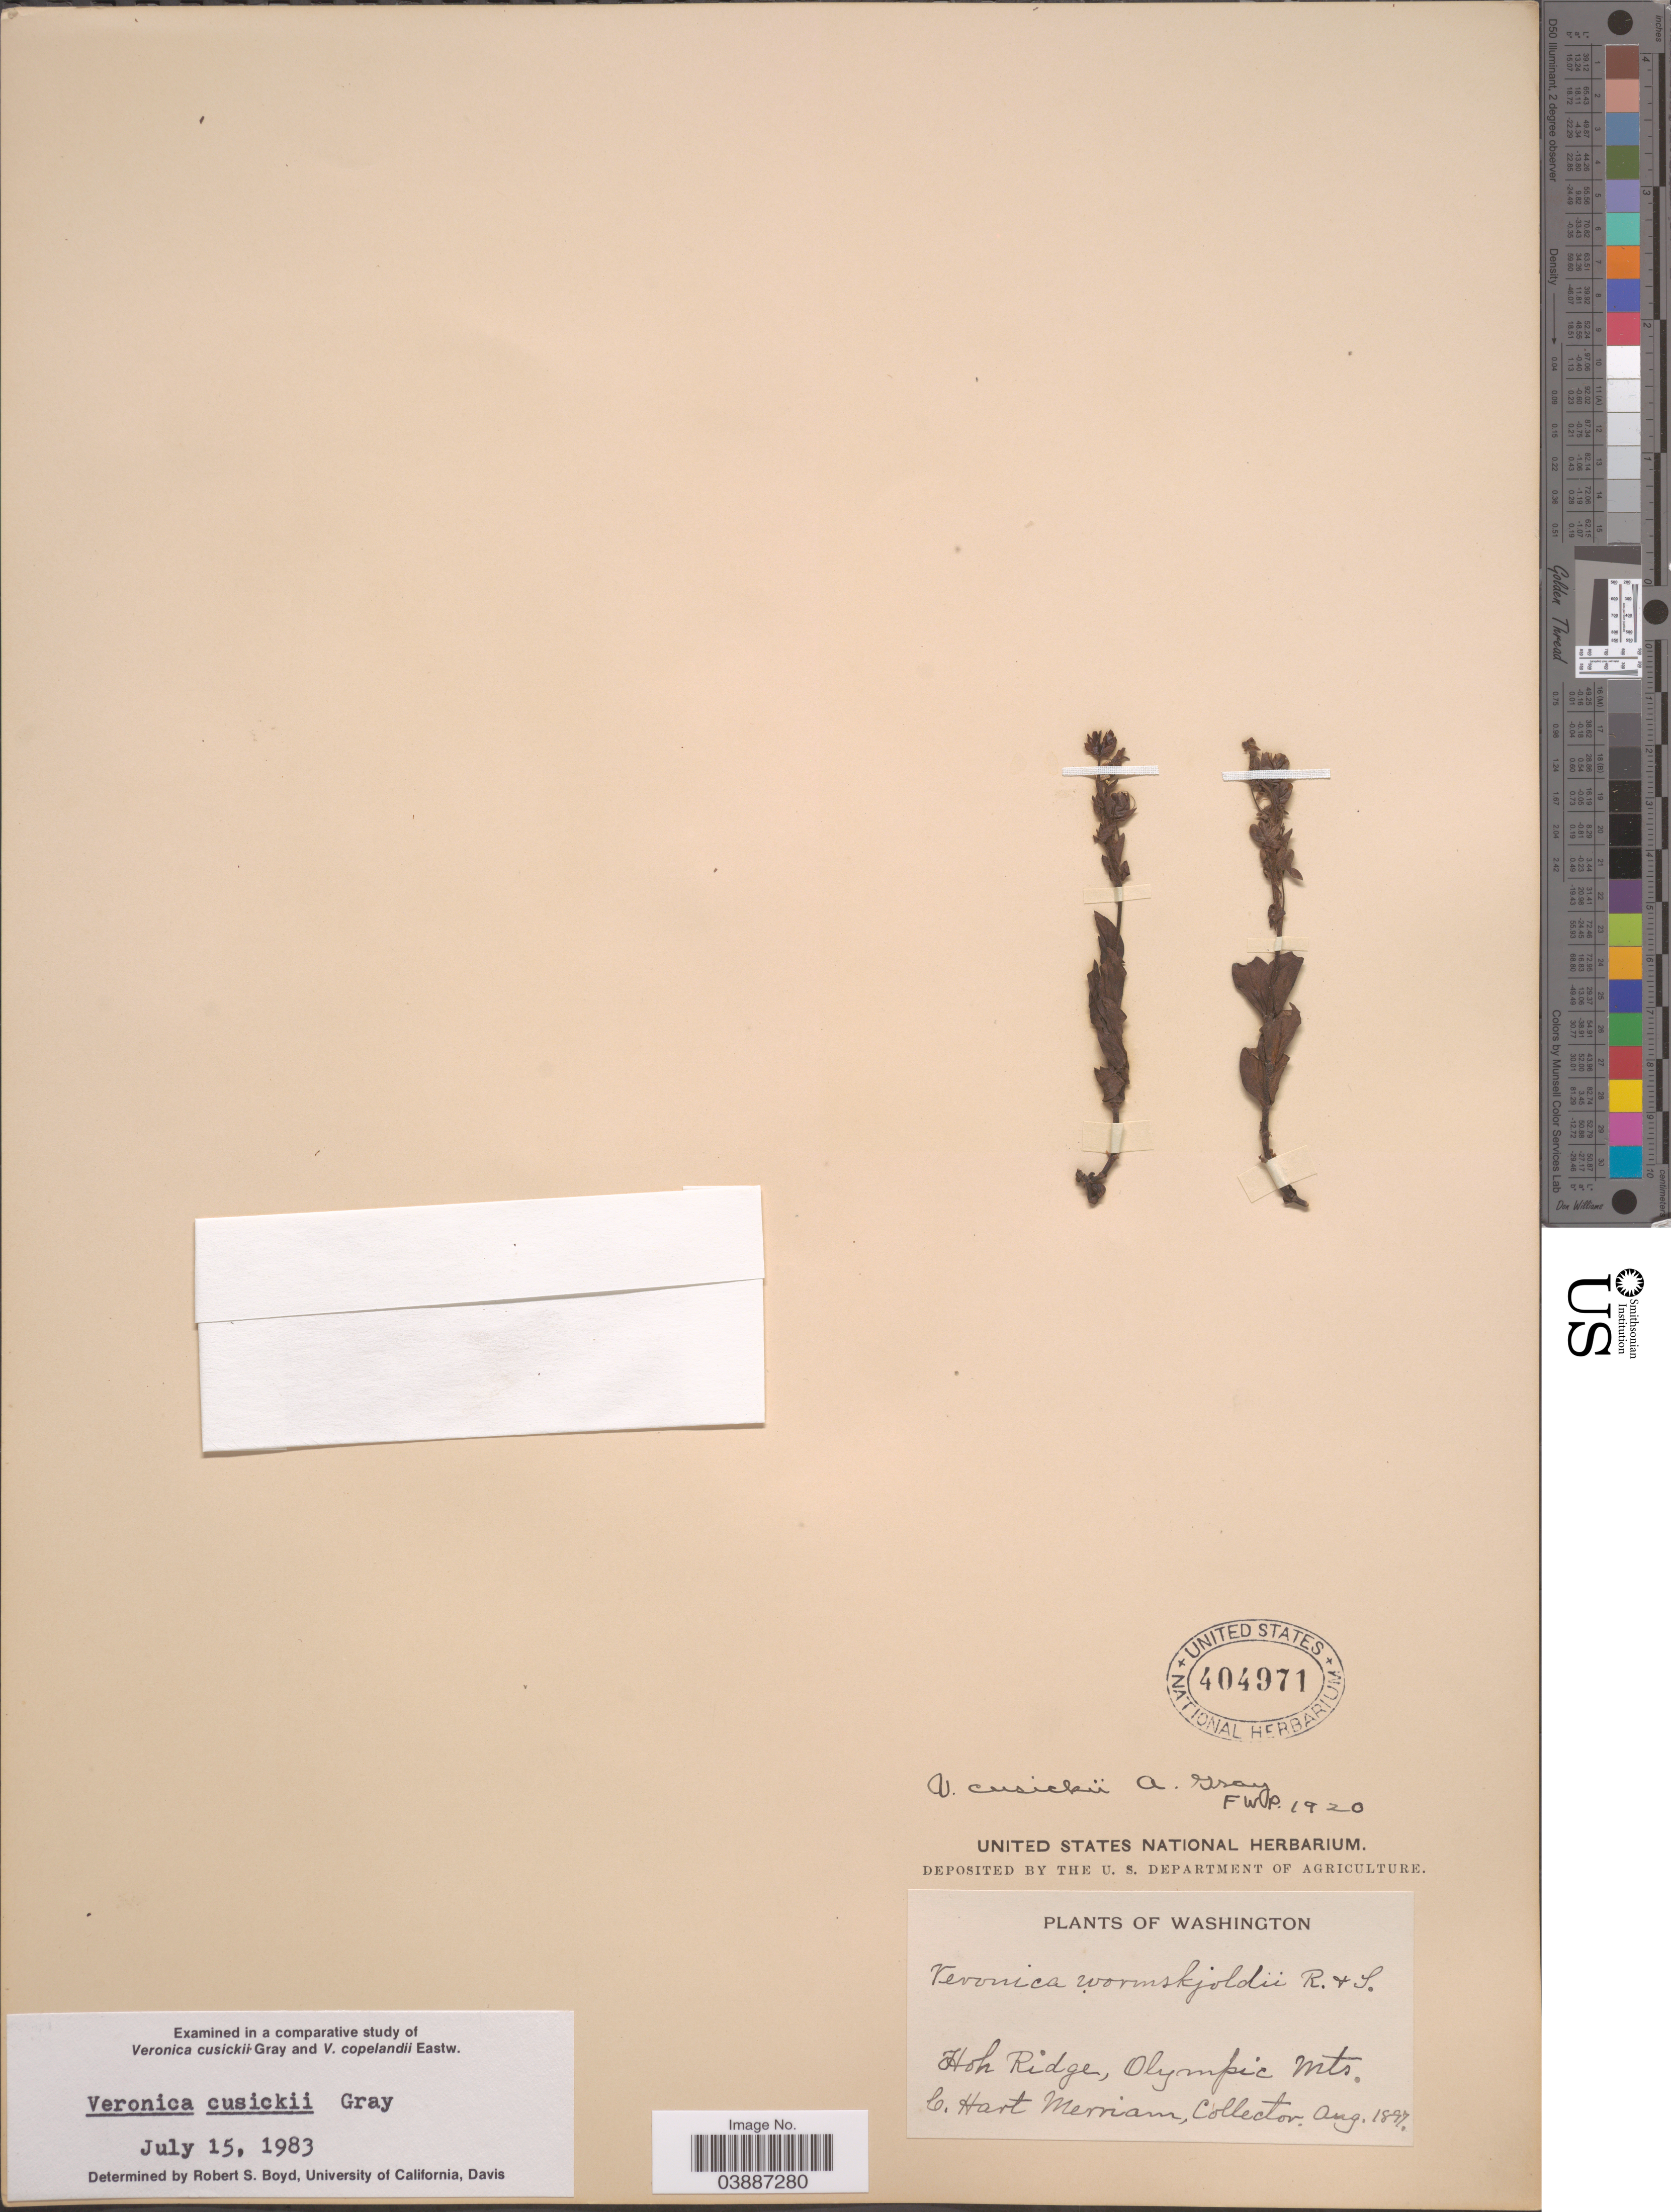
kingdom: Plantae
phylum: Tracheophyta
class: Magnoliopsida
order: Lamiales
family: Plantaginaceae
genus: Veronica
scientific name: Veronica cusickii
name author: A. Gray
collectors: C. Merriam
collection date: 1897-08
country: United States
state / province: Washington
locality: Hoh Ridge, Olympic Mts.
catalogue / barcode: US 404971